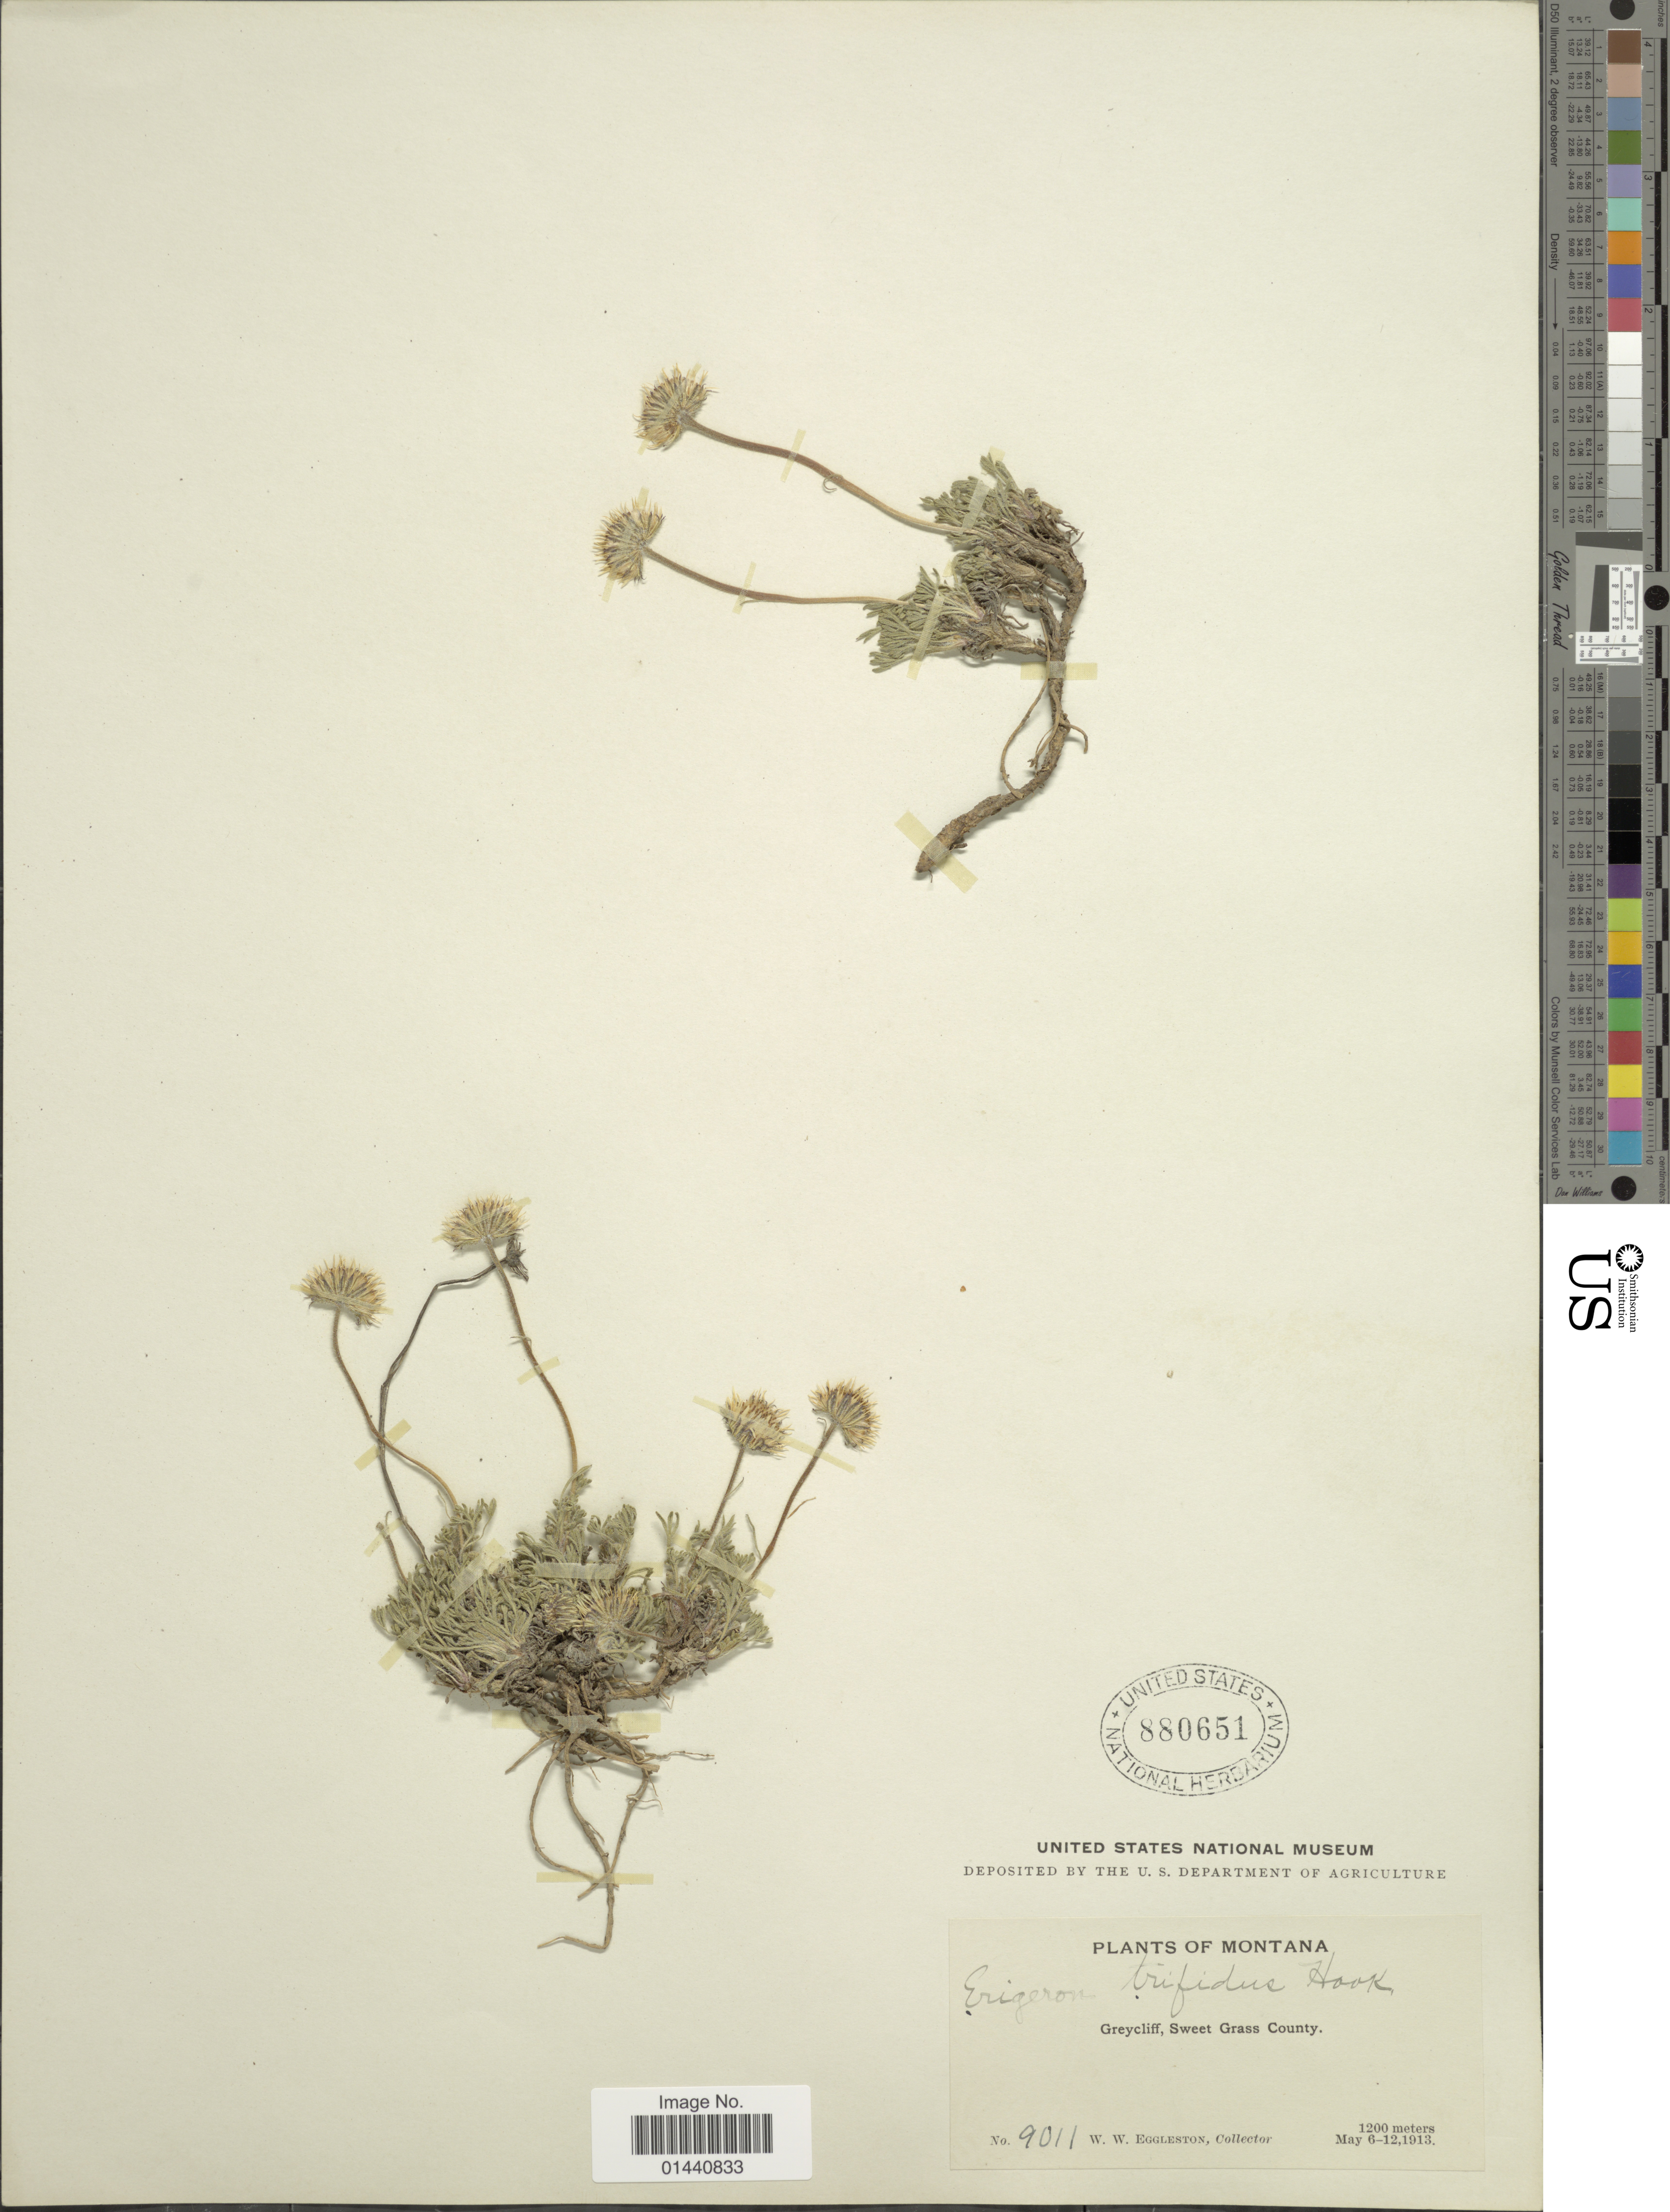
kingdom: Plantae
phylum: Tracheophyta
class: Magnoliopsida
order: Asterales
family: Asteraceae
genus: Erigeron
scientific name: Erigeron trifidus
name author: Hook.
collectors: W. W. Eggleston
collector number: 9011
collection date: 1913-05-06/1913-05-12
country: United States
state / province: Montana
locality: Greycliff, Sweet Grass County.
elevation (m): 1200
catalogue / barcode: US 880651